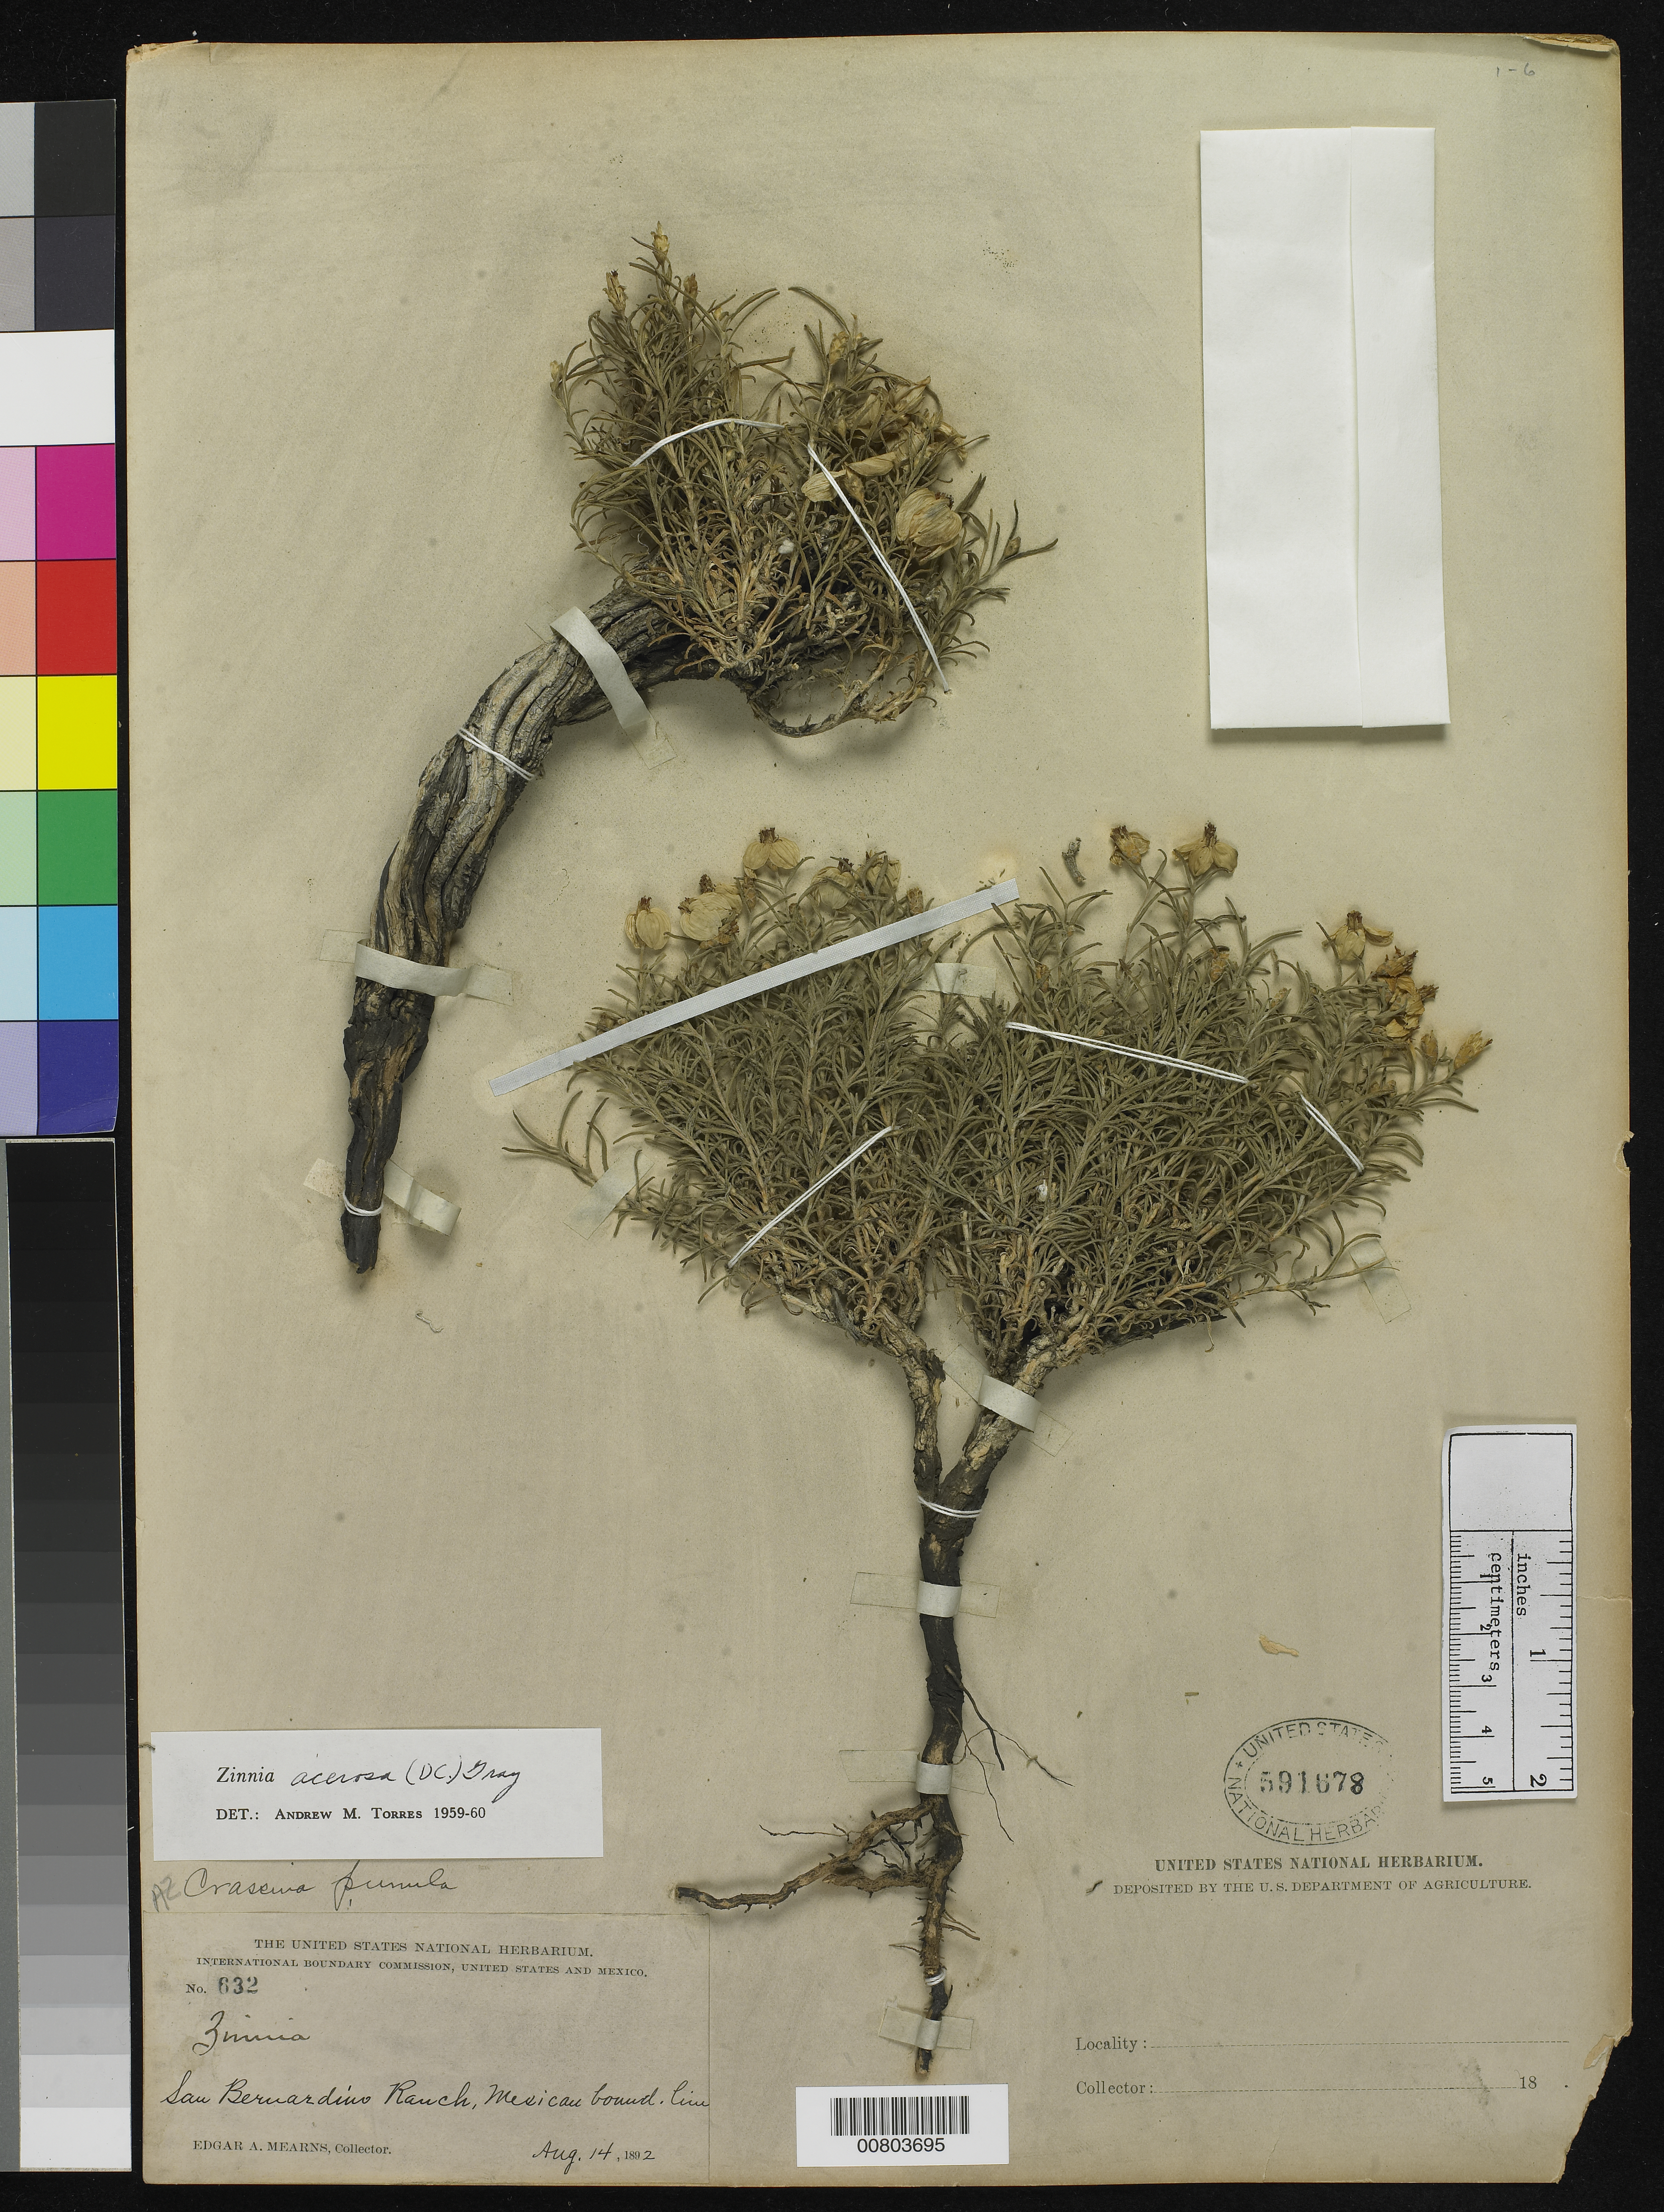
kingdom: Plantae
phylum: Tracheophyta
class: Magnoliopsida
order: Asterales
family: Asteraceae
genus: Zinnia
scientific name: Zinnia acerosa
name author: (DC.) A. Gray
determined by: Torres, A. M.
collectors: E. A. Mearns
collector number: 632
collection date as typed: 14 Aug 1892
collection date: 1892-08-14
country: United States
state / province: Arizona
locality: San Bernardino Ranch. Mexican Boundary Line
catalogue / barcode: US 591678